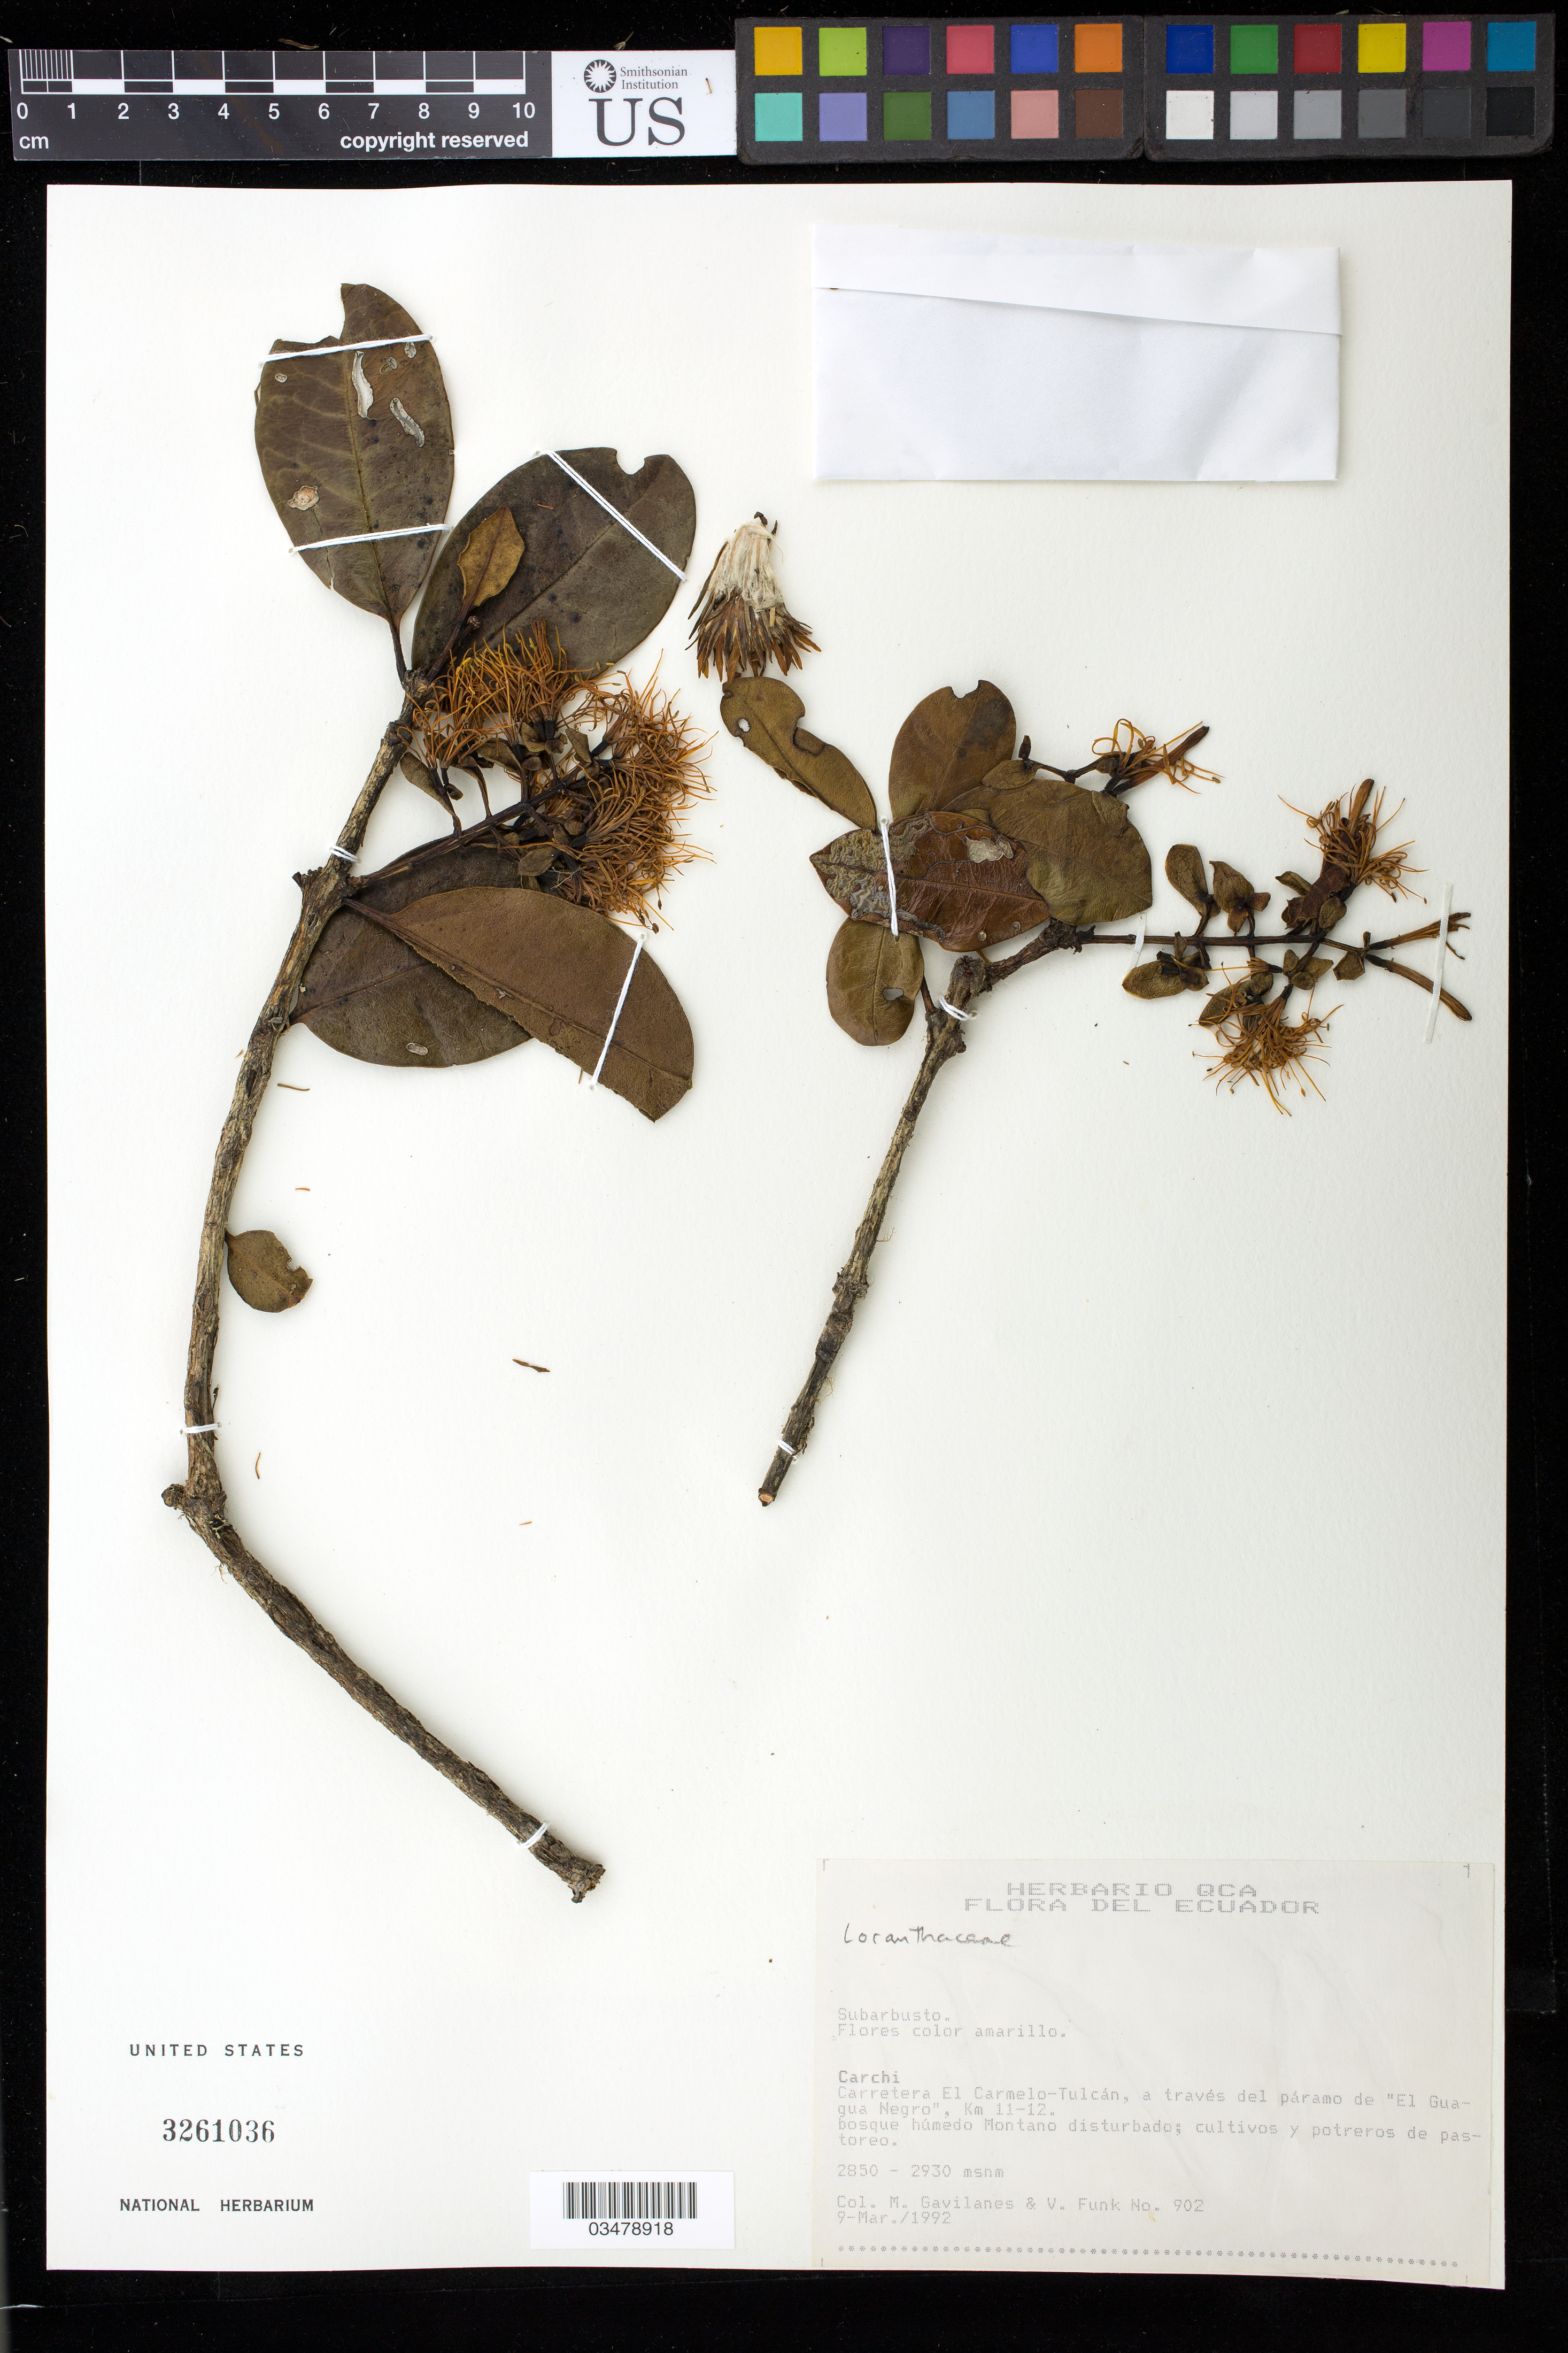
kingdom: Plantae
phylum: Tracheophyta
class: Magnoliopsida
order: Santalales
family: Loranthaceae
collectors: M. Gavilanes & V. Funk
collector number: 902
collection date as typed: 9 Mar 1992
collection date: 1992-03-09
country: Ecuador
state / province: Carchi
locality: Carretera Julio Andrade-El Carmelo, Km 20-23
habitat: bosque mudedo Montano disturbado; cultivos y potreros de pastoreo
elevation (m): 2850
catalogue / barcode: US 3261036